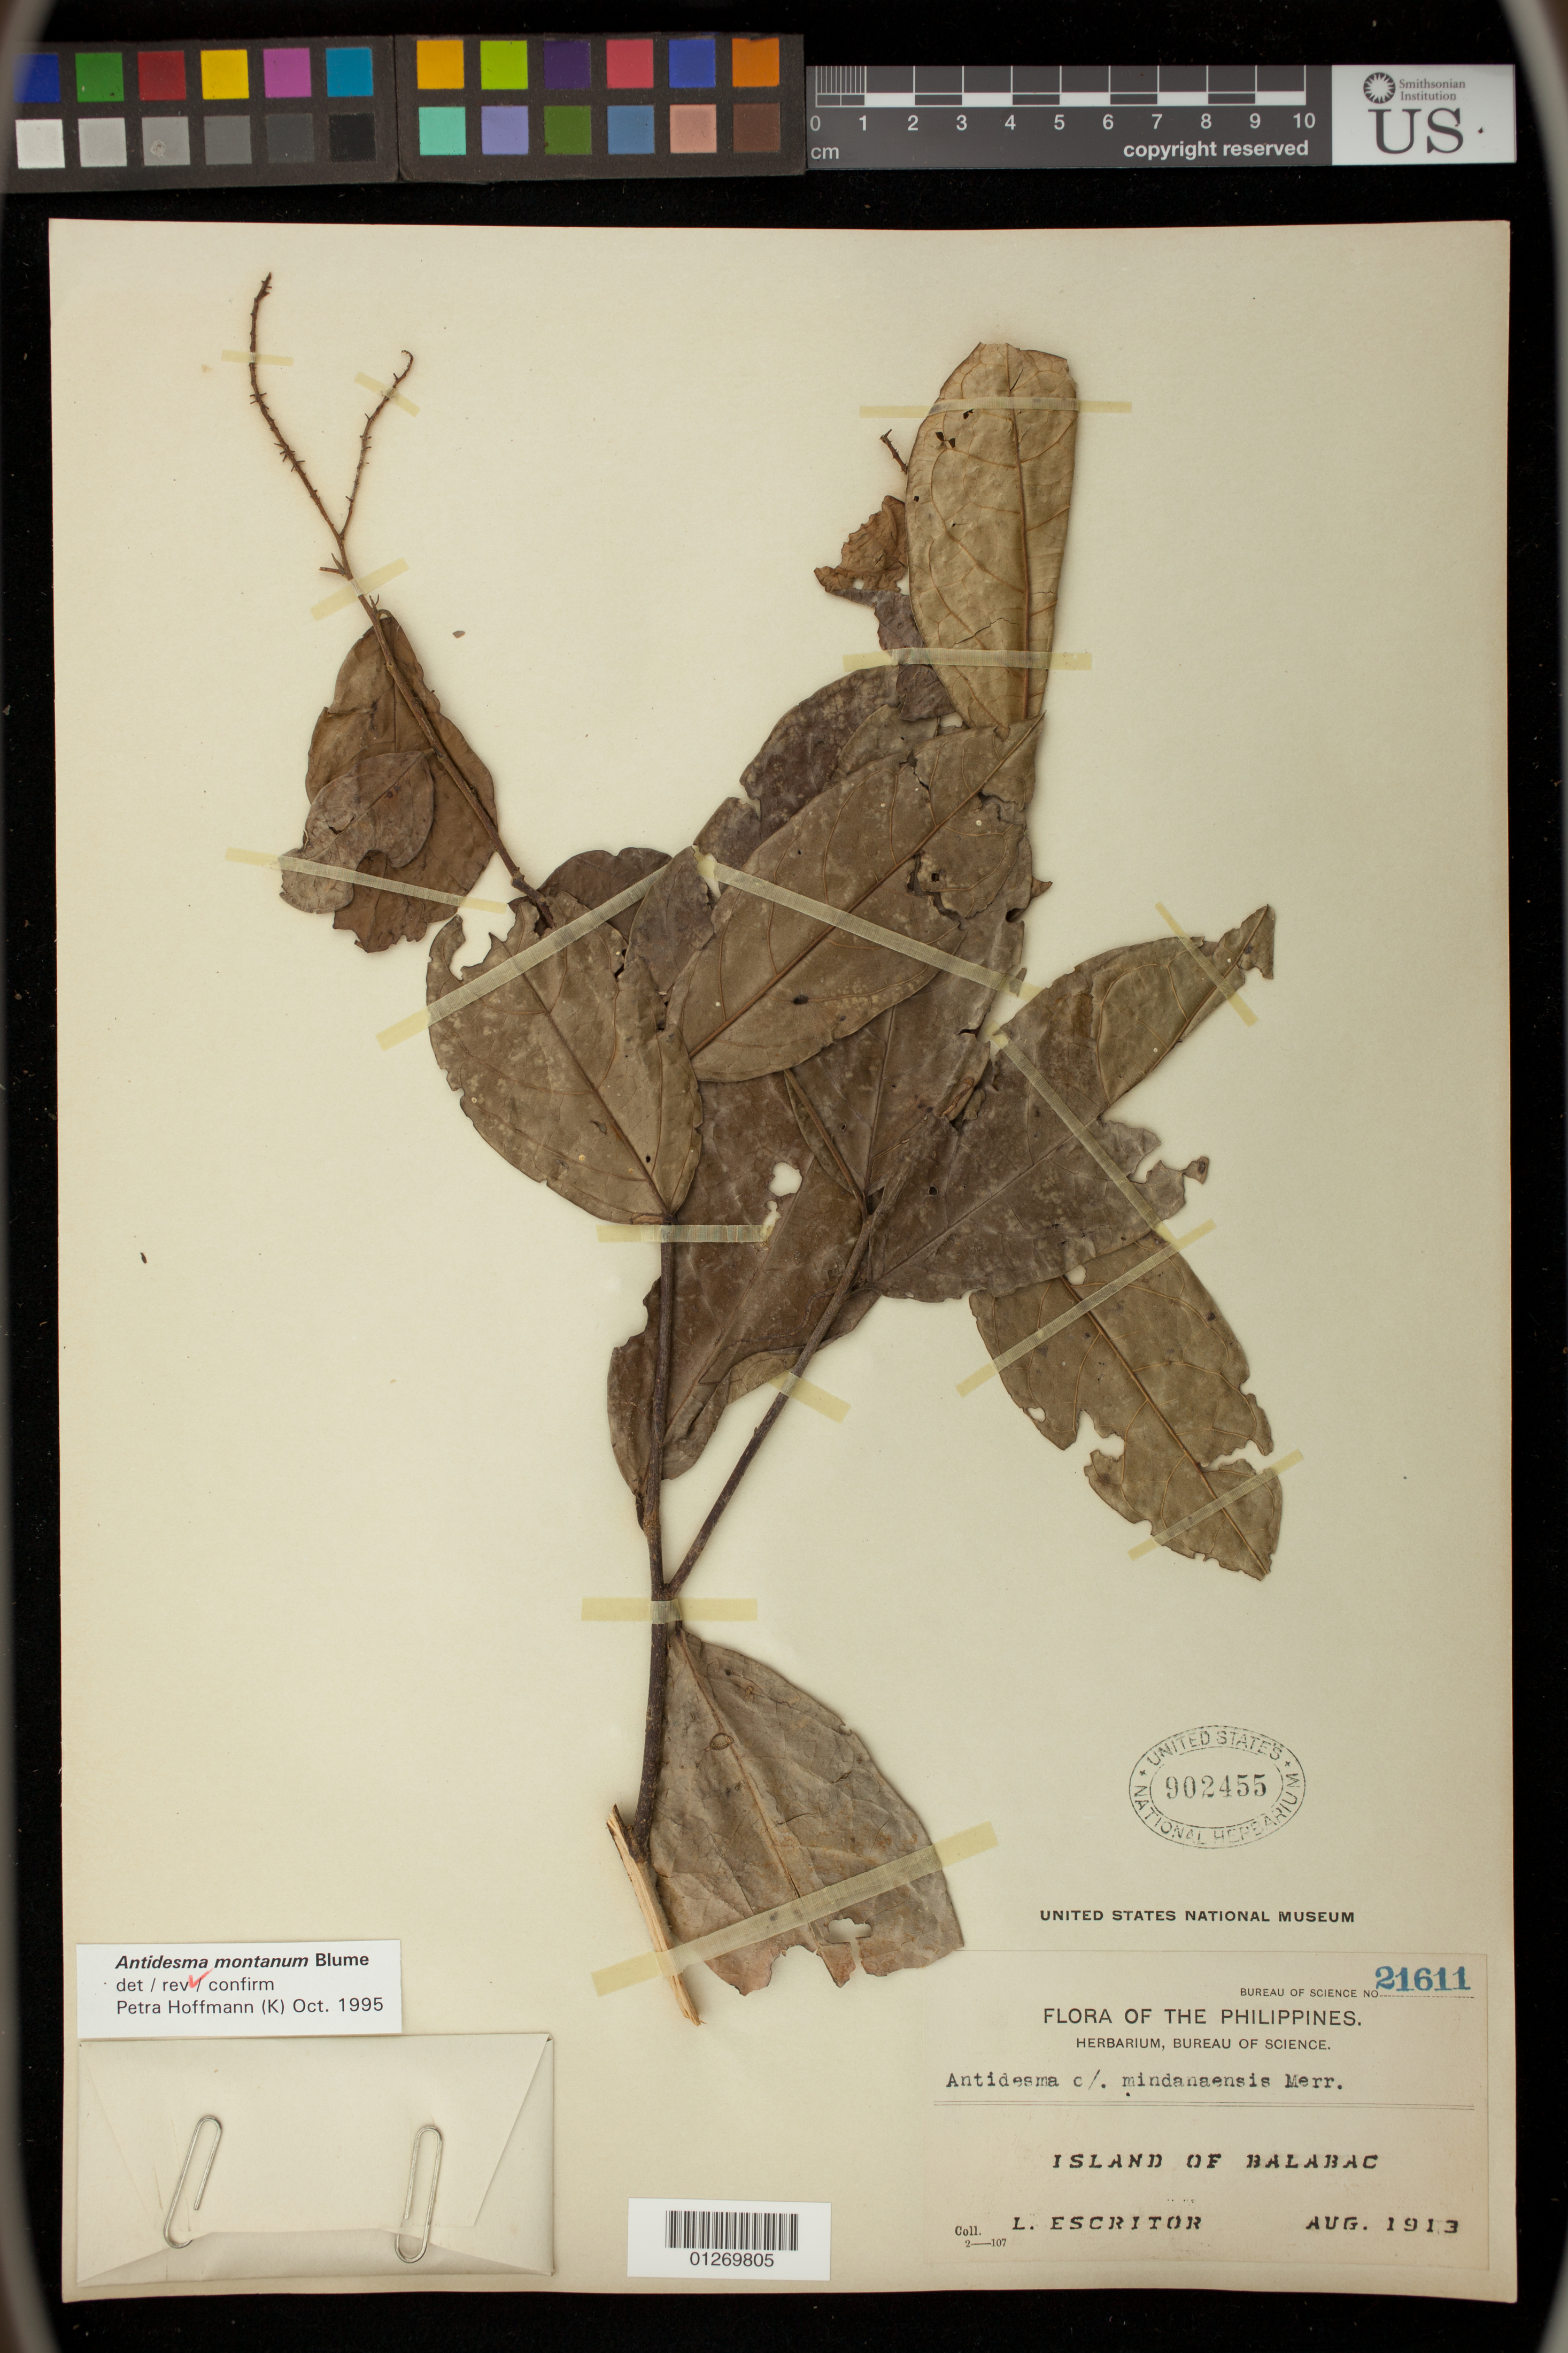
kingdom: Plantae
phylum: Tracheophyta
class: Magnoliopsida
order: Malpighiales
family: Phyllanthaceae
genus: Antidesma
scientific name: Antidesma montanum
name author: Blume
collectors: L. Escritor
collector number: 21611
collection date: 1913-08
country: Philippines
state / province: Mimaropa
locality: Island of Balabac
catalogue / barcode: US 902455